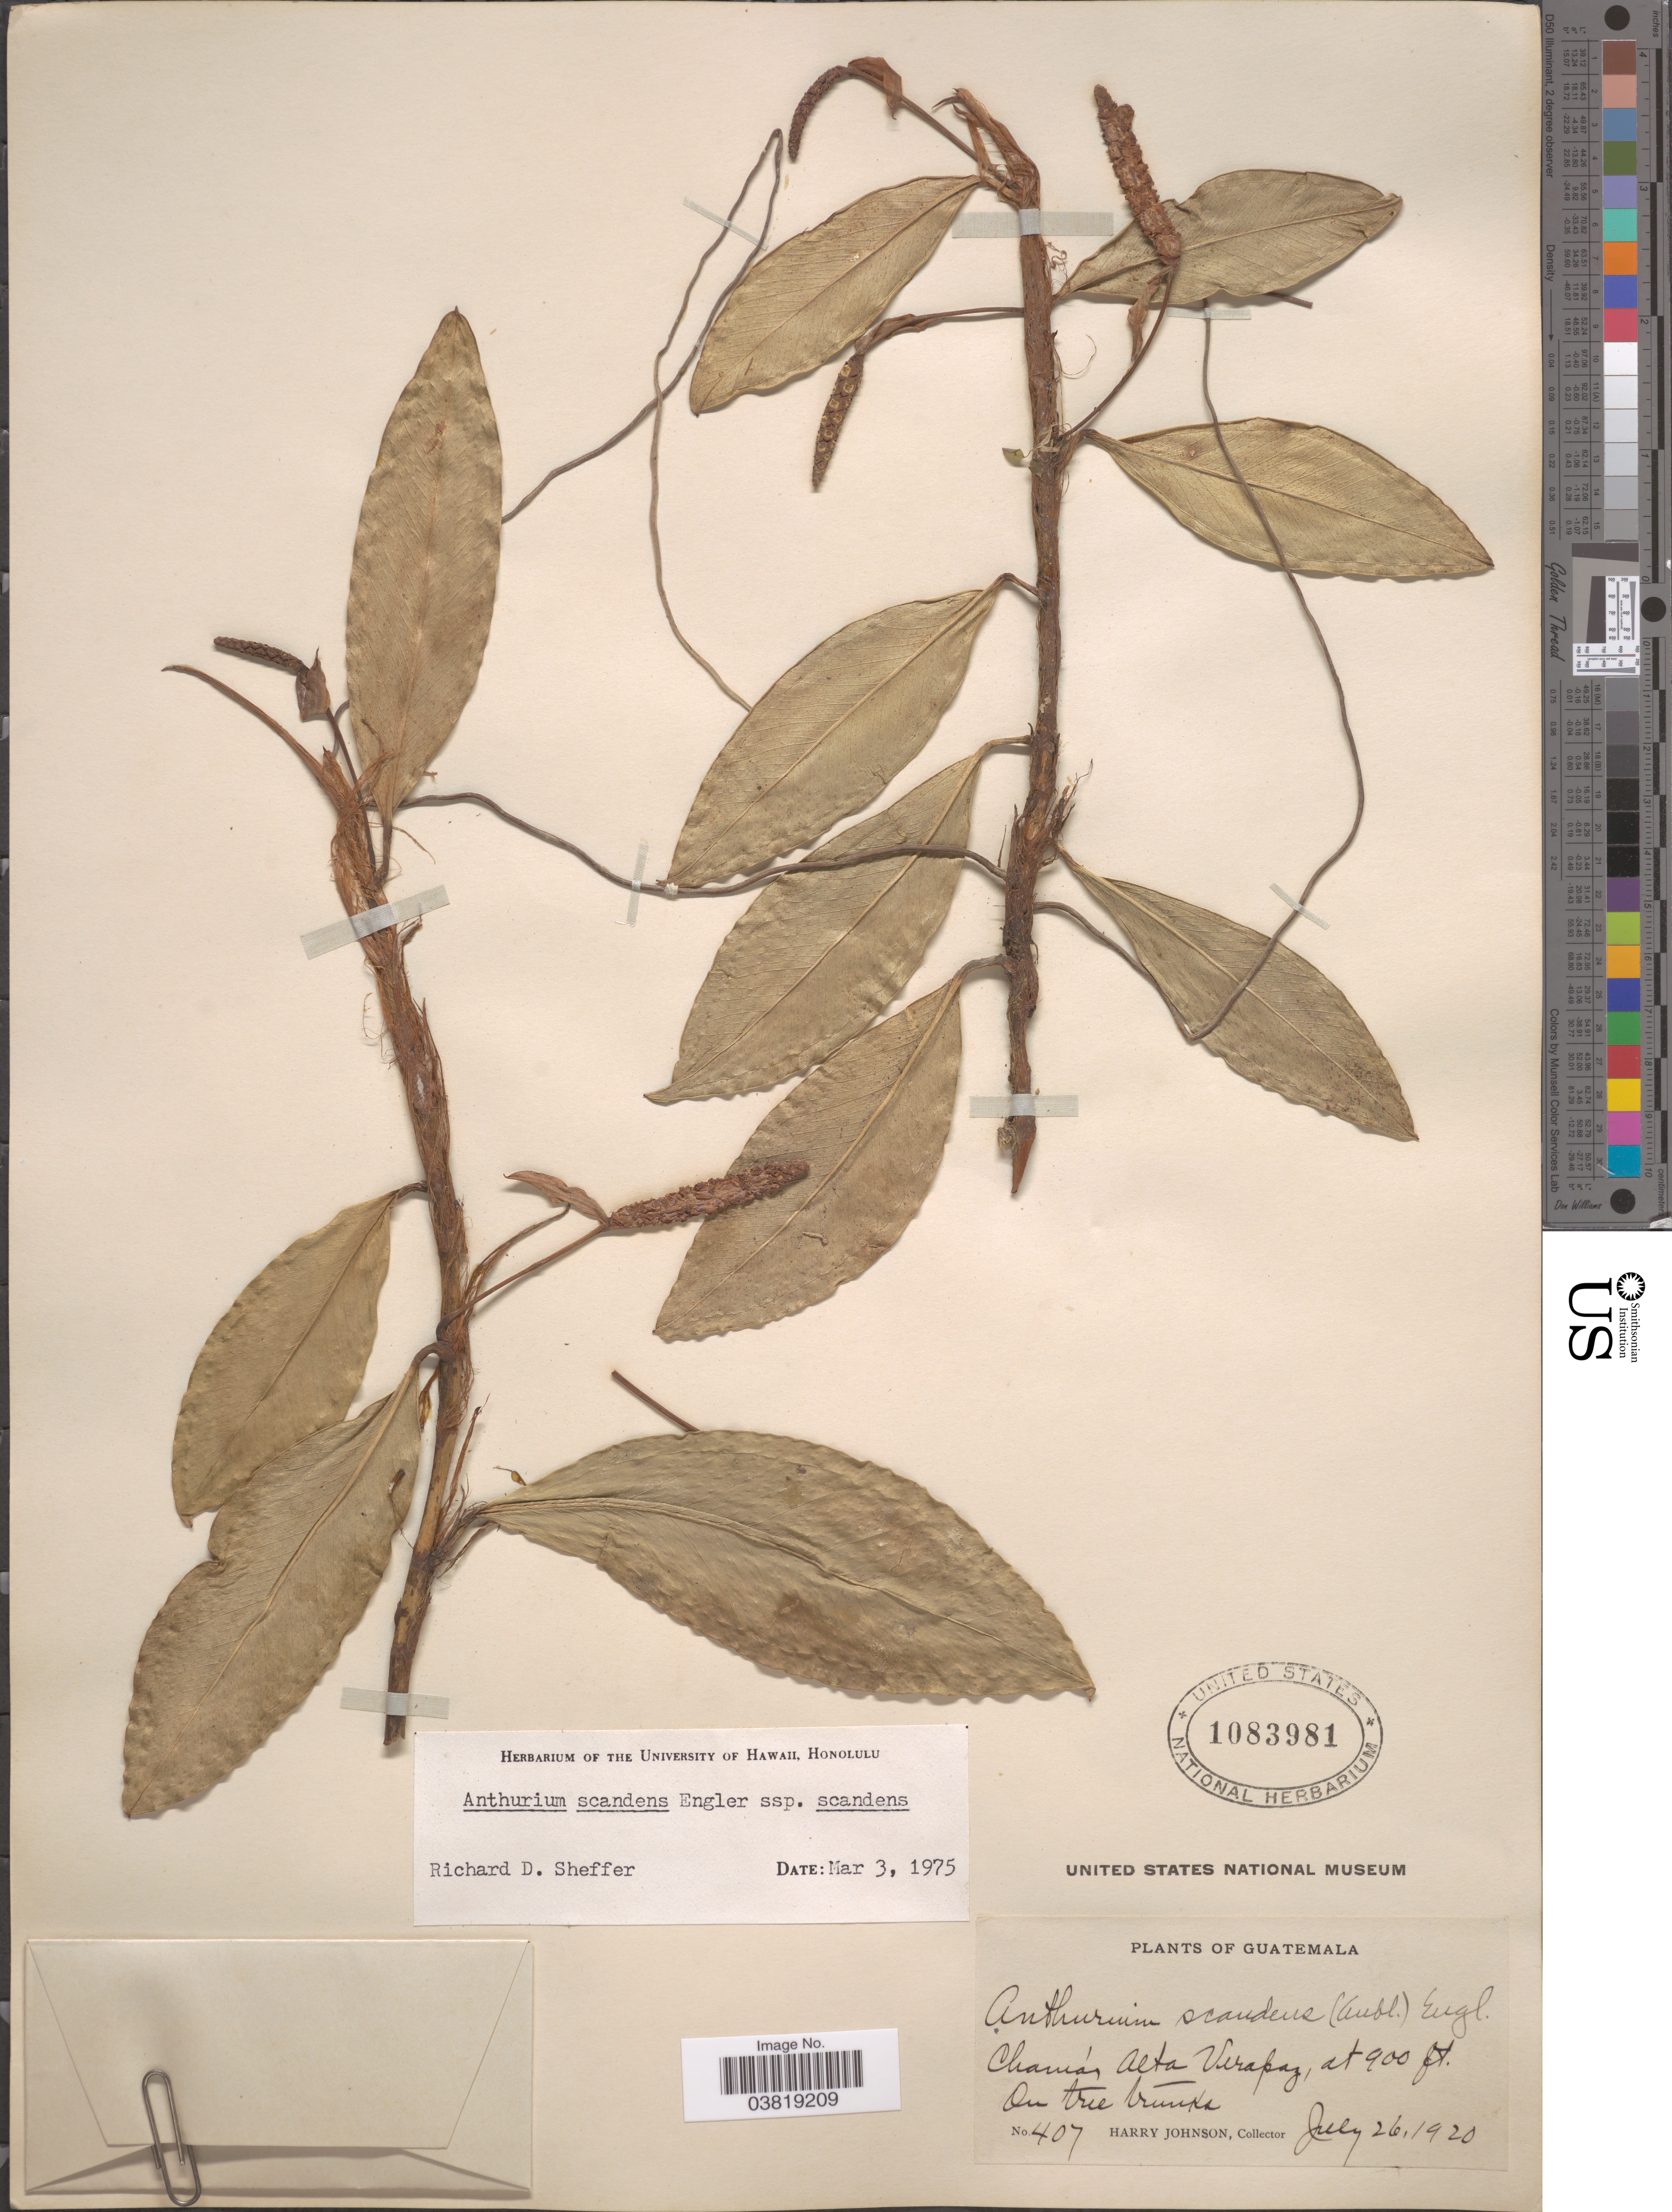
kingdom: Plantae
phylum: Tracheophyta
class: Liliopsida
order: Alismatales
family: Araceae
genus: Anthurium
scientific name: Anthurium scandens var. scandens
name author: (Aubl.) Engl.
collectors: H. Johnson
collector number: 407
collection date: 1920-07-26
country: Guatemala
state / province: Alta Verapaz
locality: Chamá.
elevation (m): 274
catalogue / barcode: US 1083981